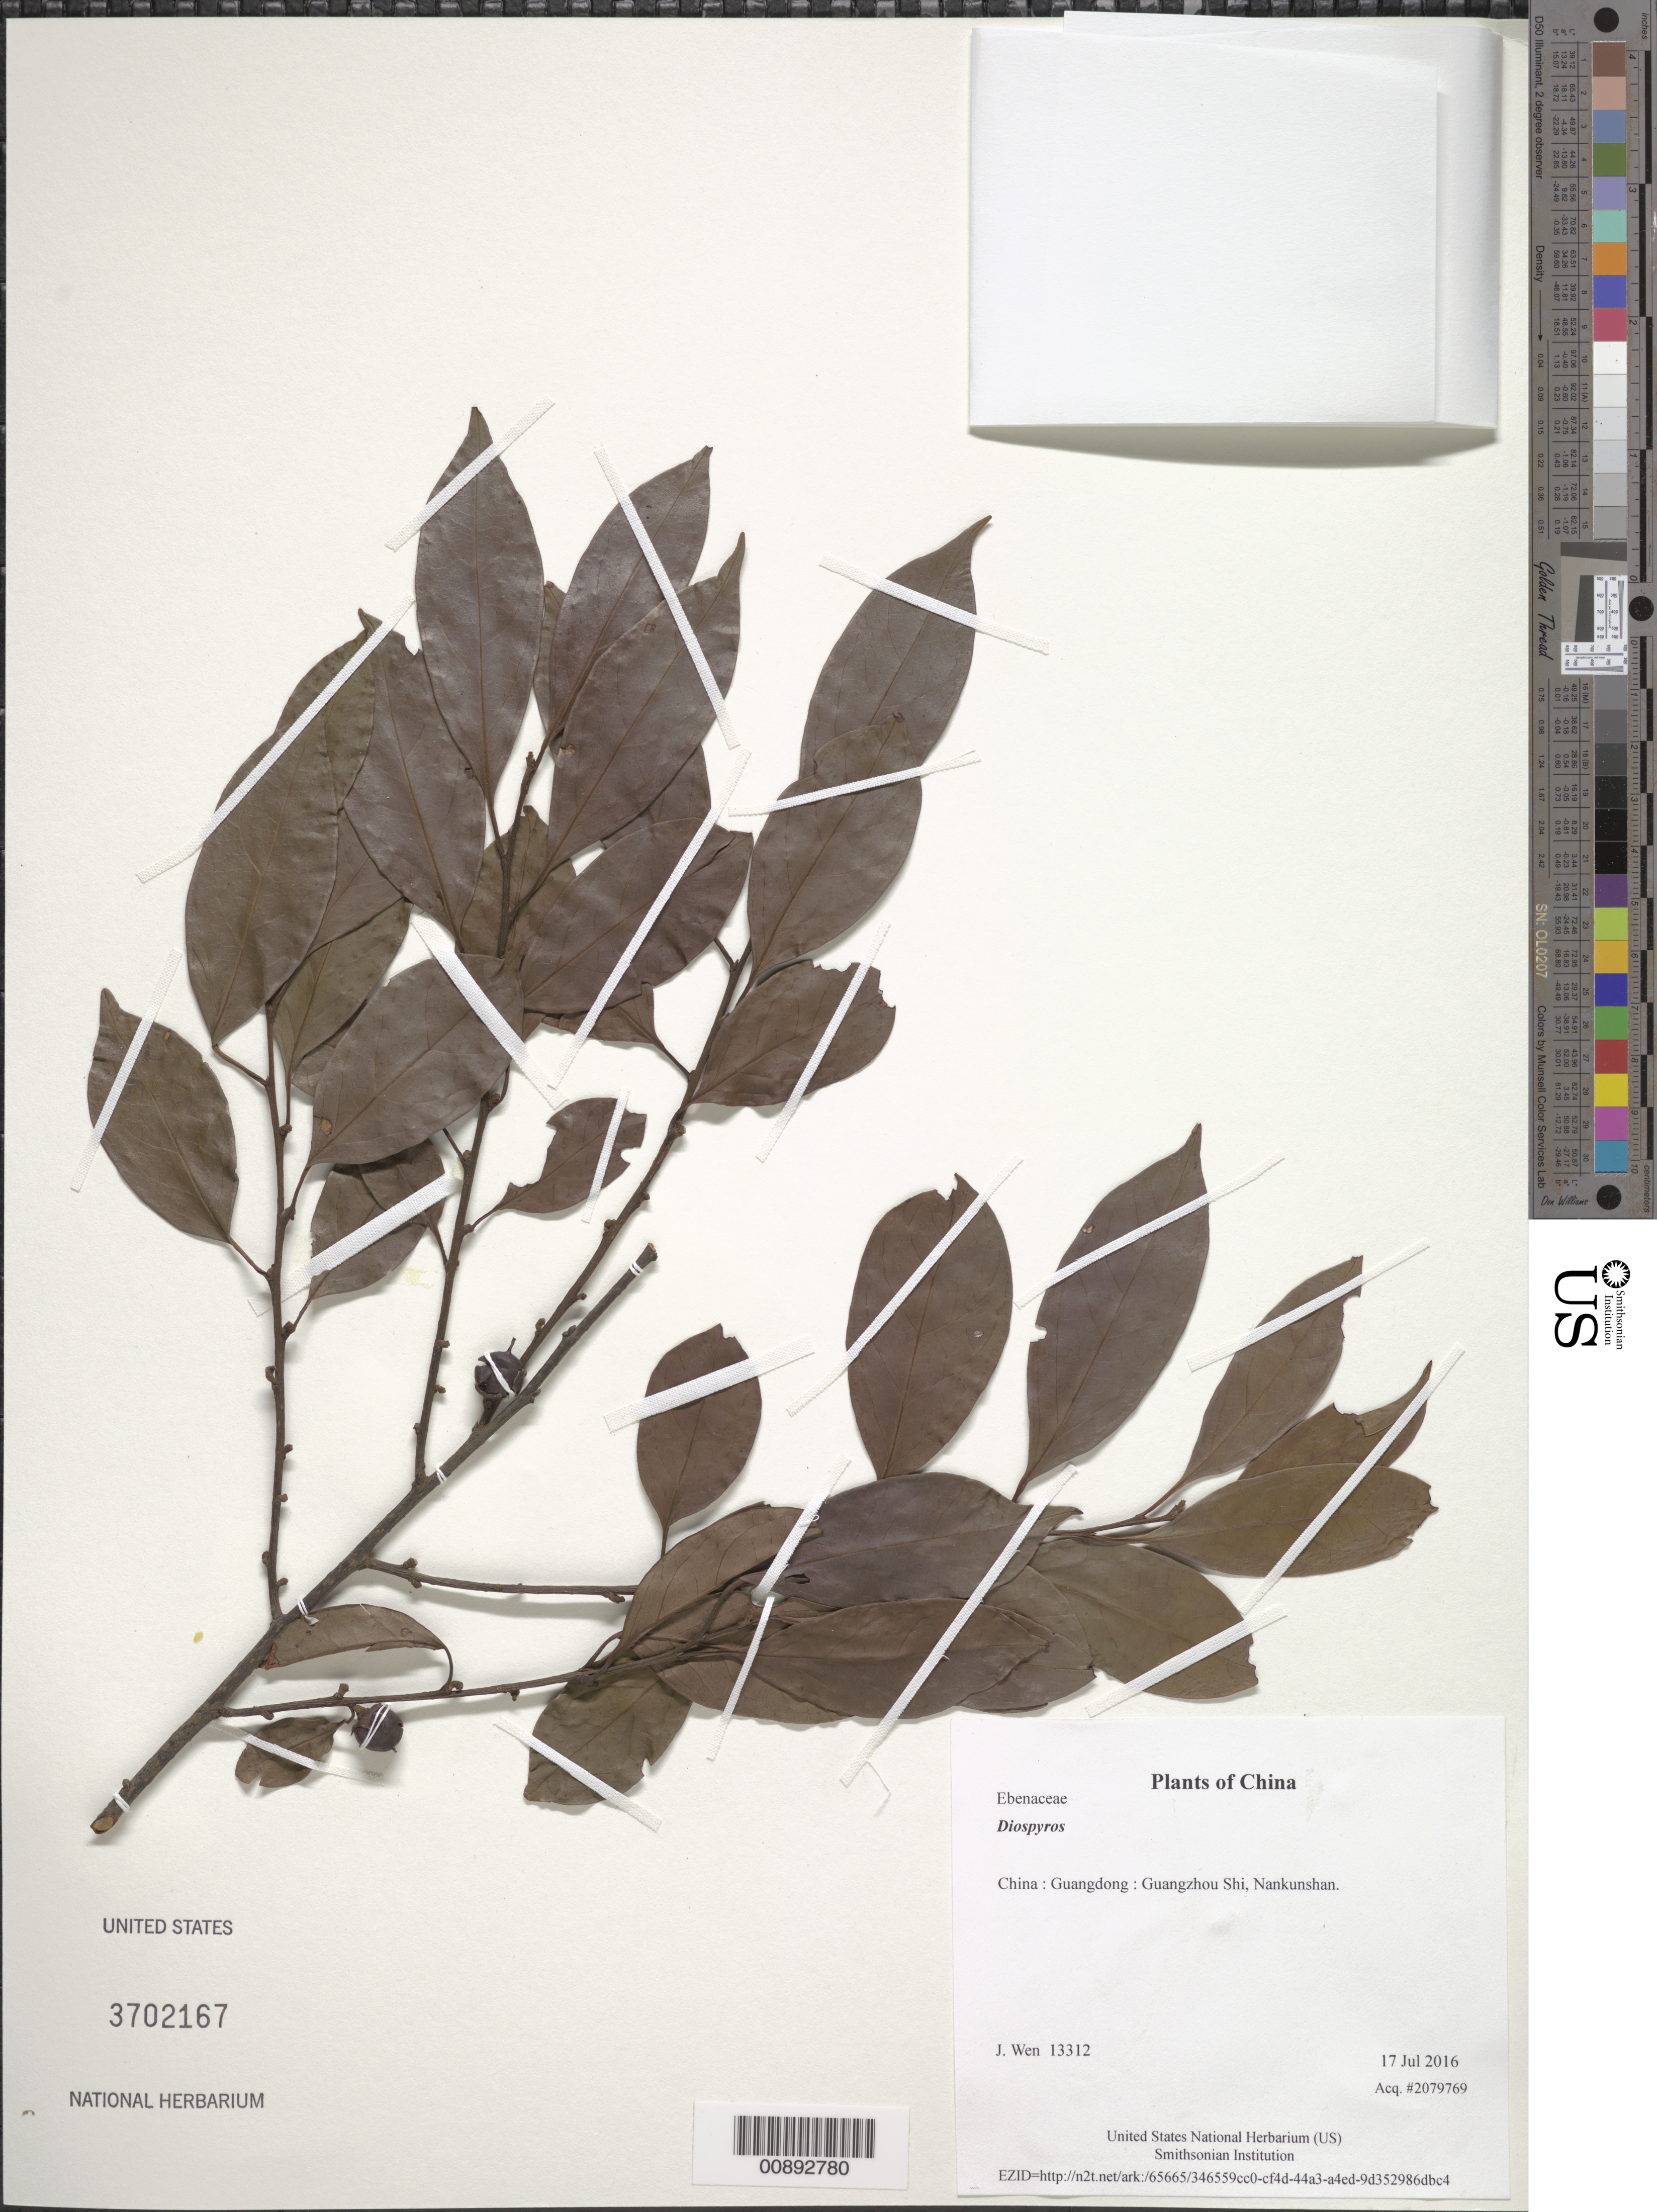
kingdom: Plantae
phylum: Tracheophyta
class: Magnoliopsida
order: Ericales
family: Ebenaceae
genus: Diospyros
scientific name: Diospyros sp.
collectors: J. Wen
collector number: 13312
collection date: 2016-07-17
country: China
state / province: Guangdong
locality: Guangzhou Shi, Nankunshan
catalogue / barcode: US 3702167